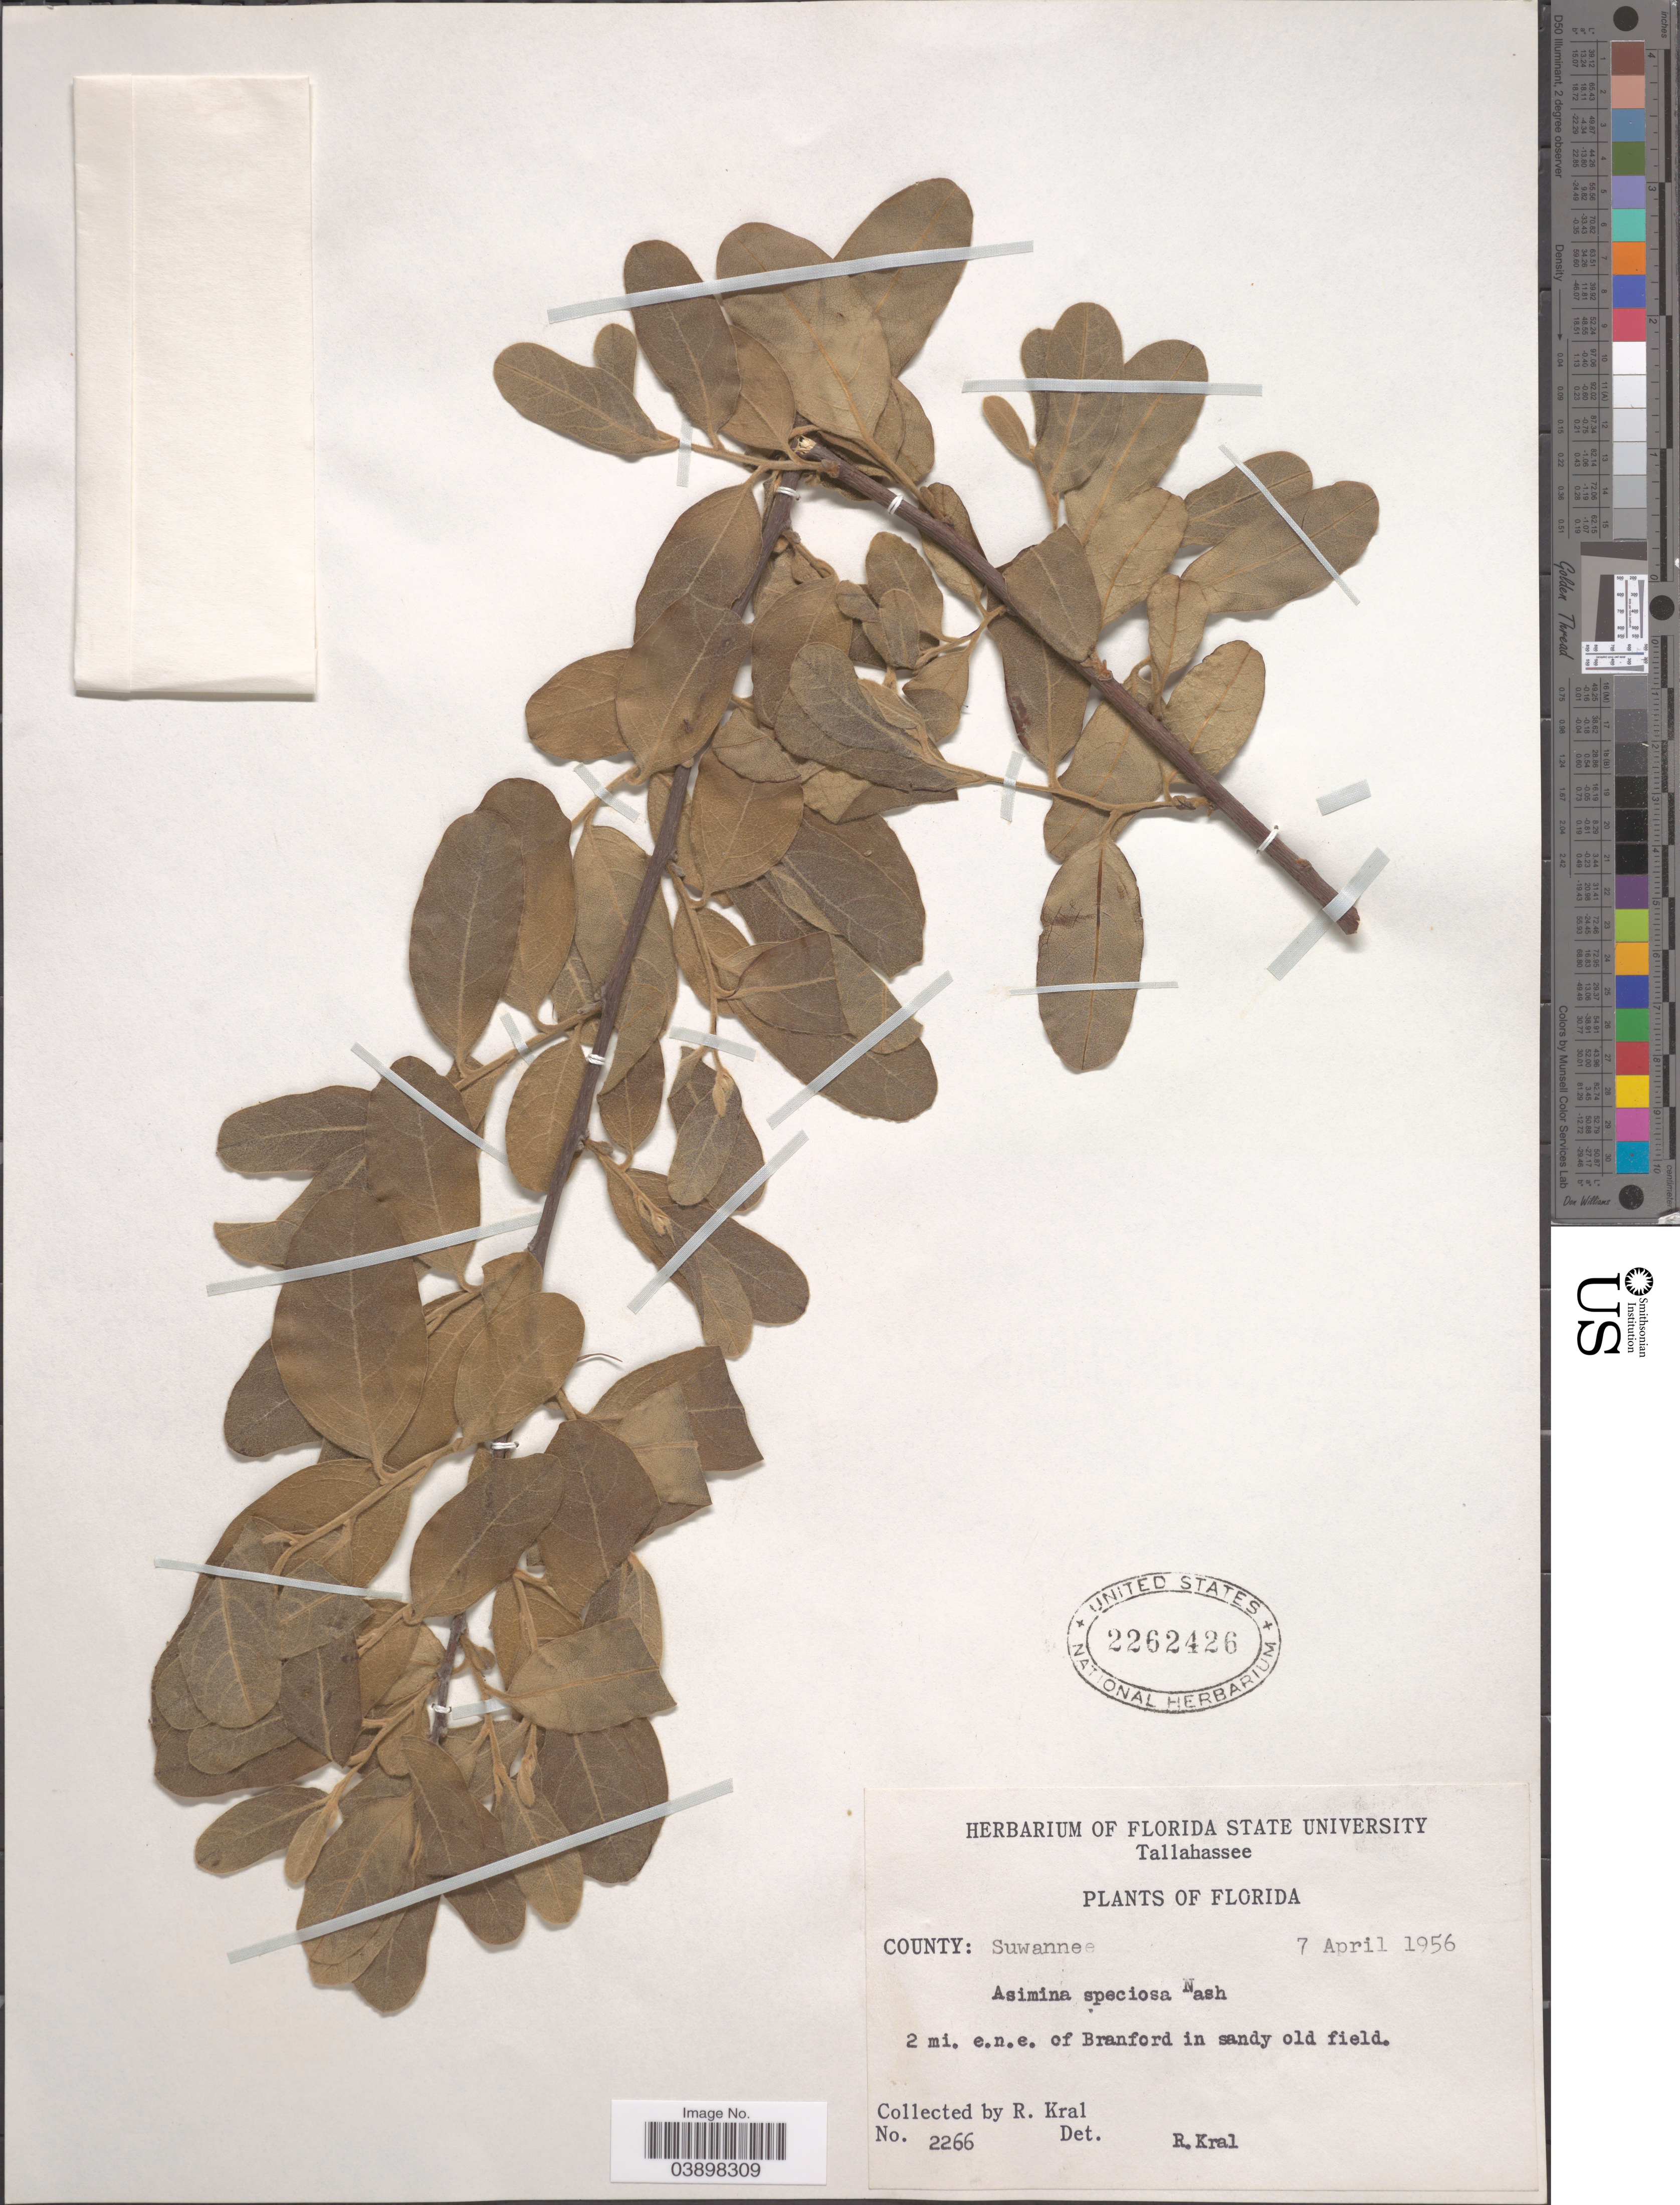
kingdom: Plantae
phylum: Tracheophyta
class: Magnoliopsida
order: Magnoliales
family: Annonaceae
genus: Asimina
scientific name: Asimina speciosa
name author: Nash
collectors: R. Kral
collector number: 2266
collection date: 1956-04-07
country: United States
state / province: Florida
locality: County: Suwannee. 2 mi. e.n.e. of Branford in sandy old field.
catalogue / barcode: US 2262426